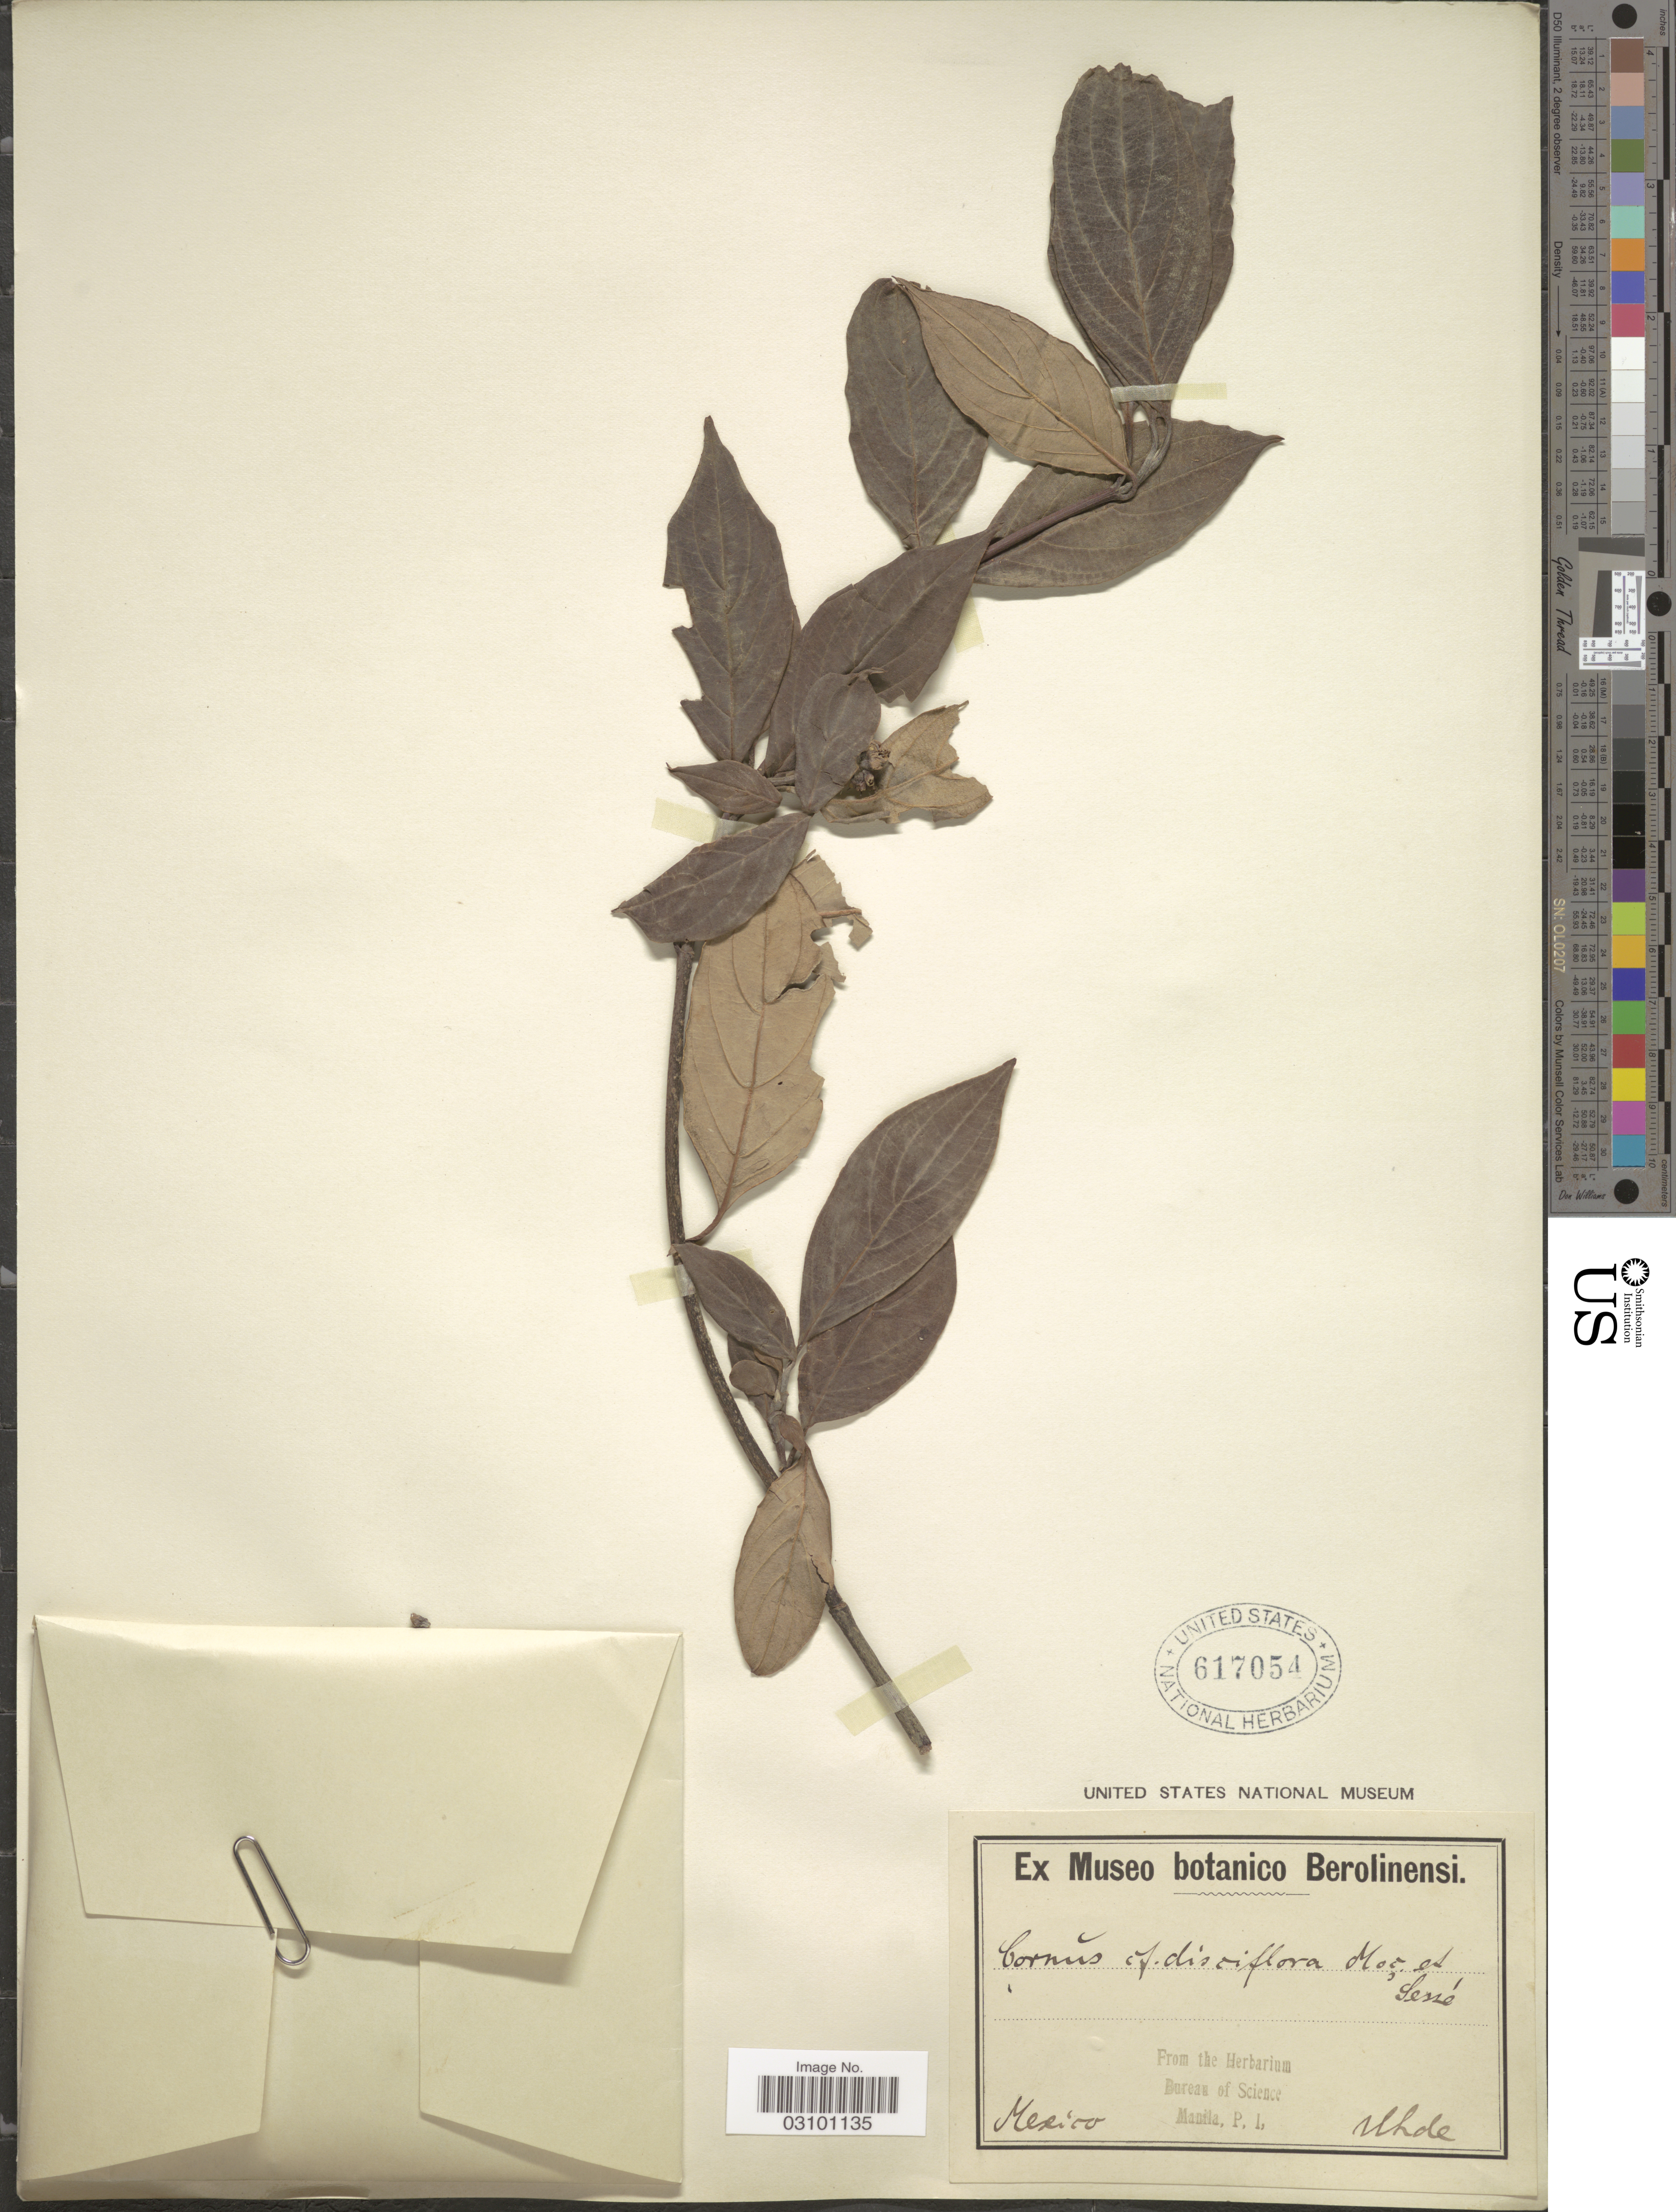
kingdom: Plantae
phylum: Tracheophyta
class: Magnoliopsida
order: Cornales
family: Cornaceae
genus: Cornus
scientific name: Cornus disciflora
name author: Moc. & Sessé ex DC.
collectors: Uhde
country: Mexico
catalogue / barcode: US 617054